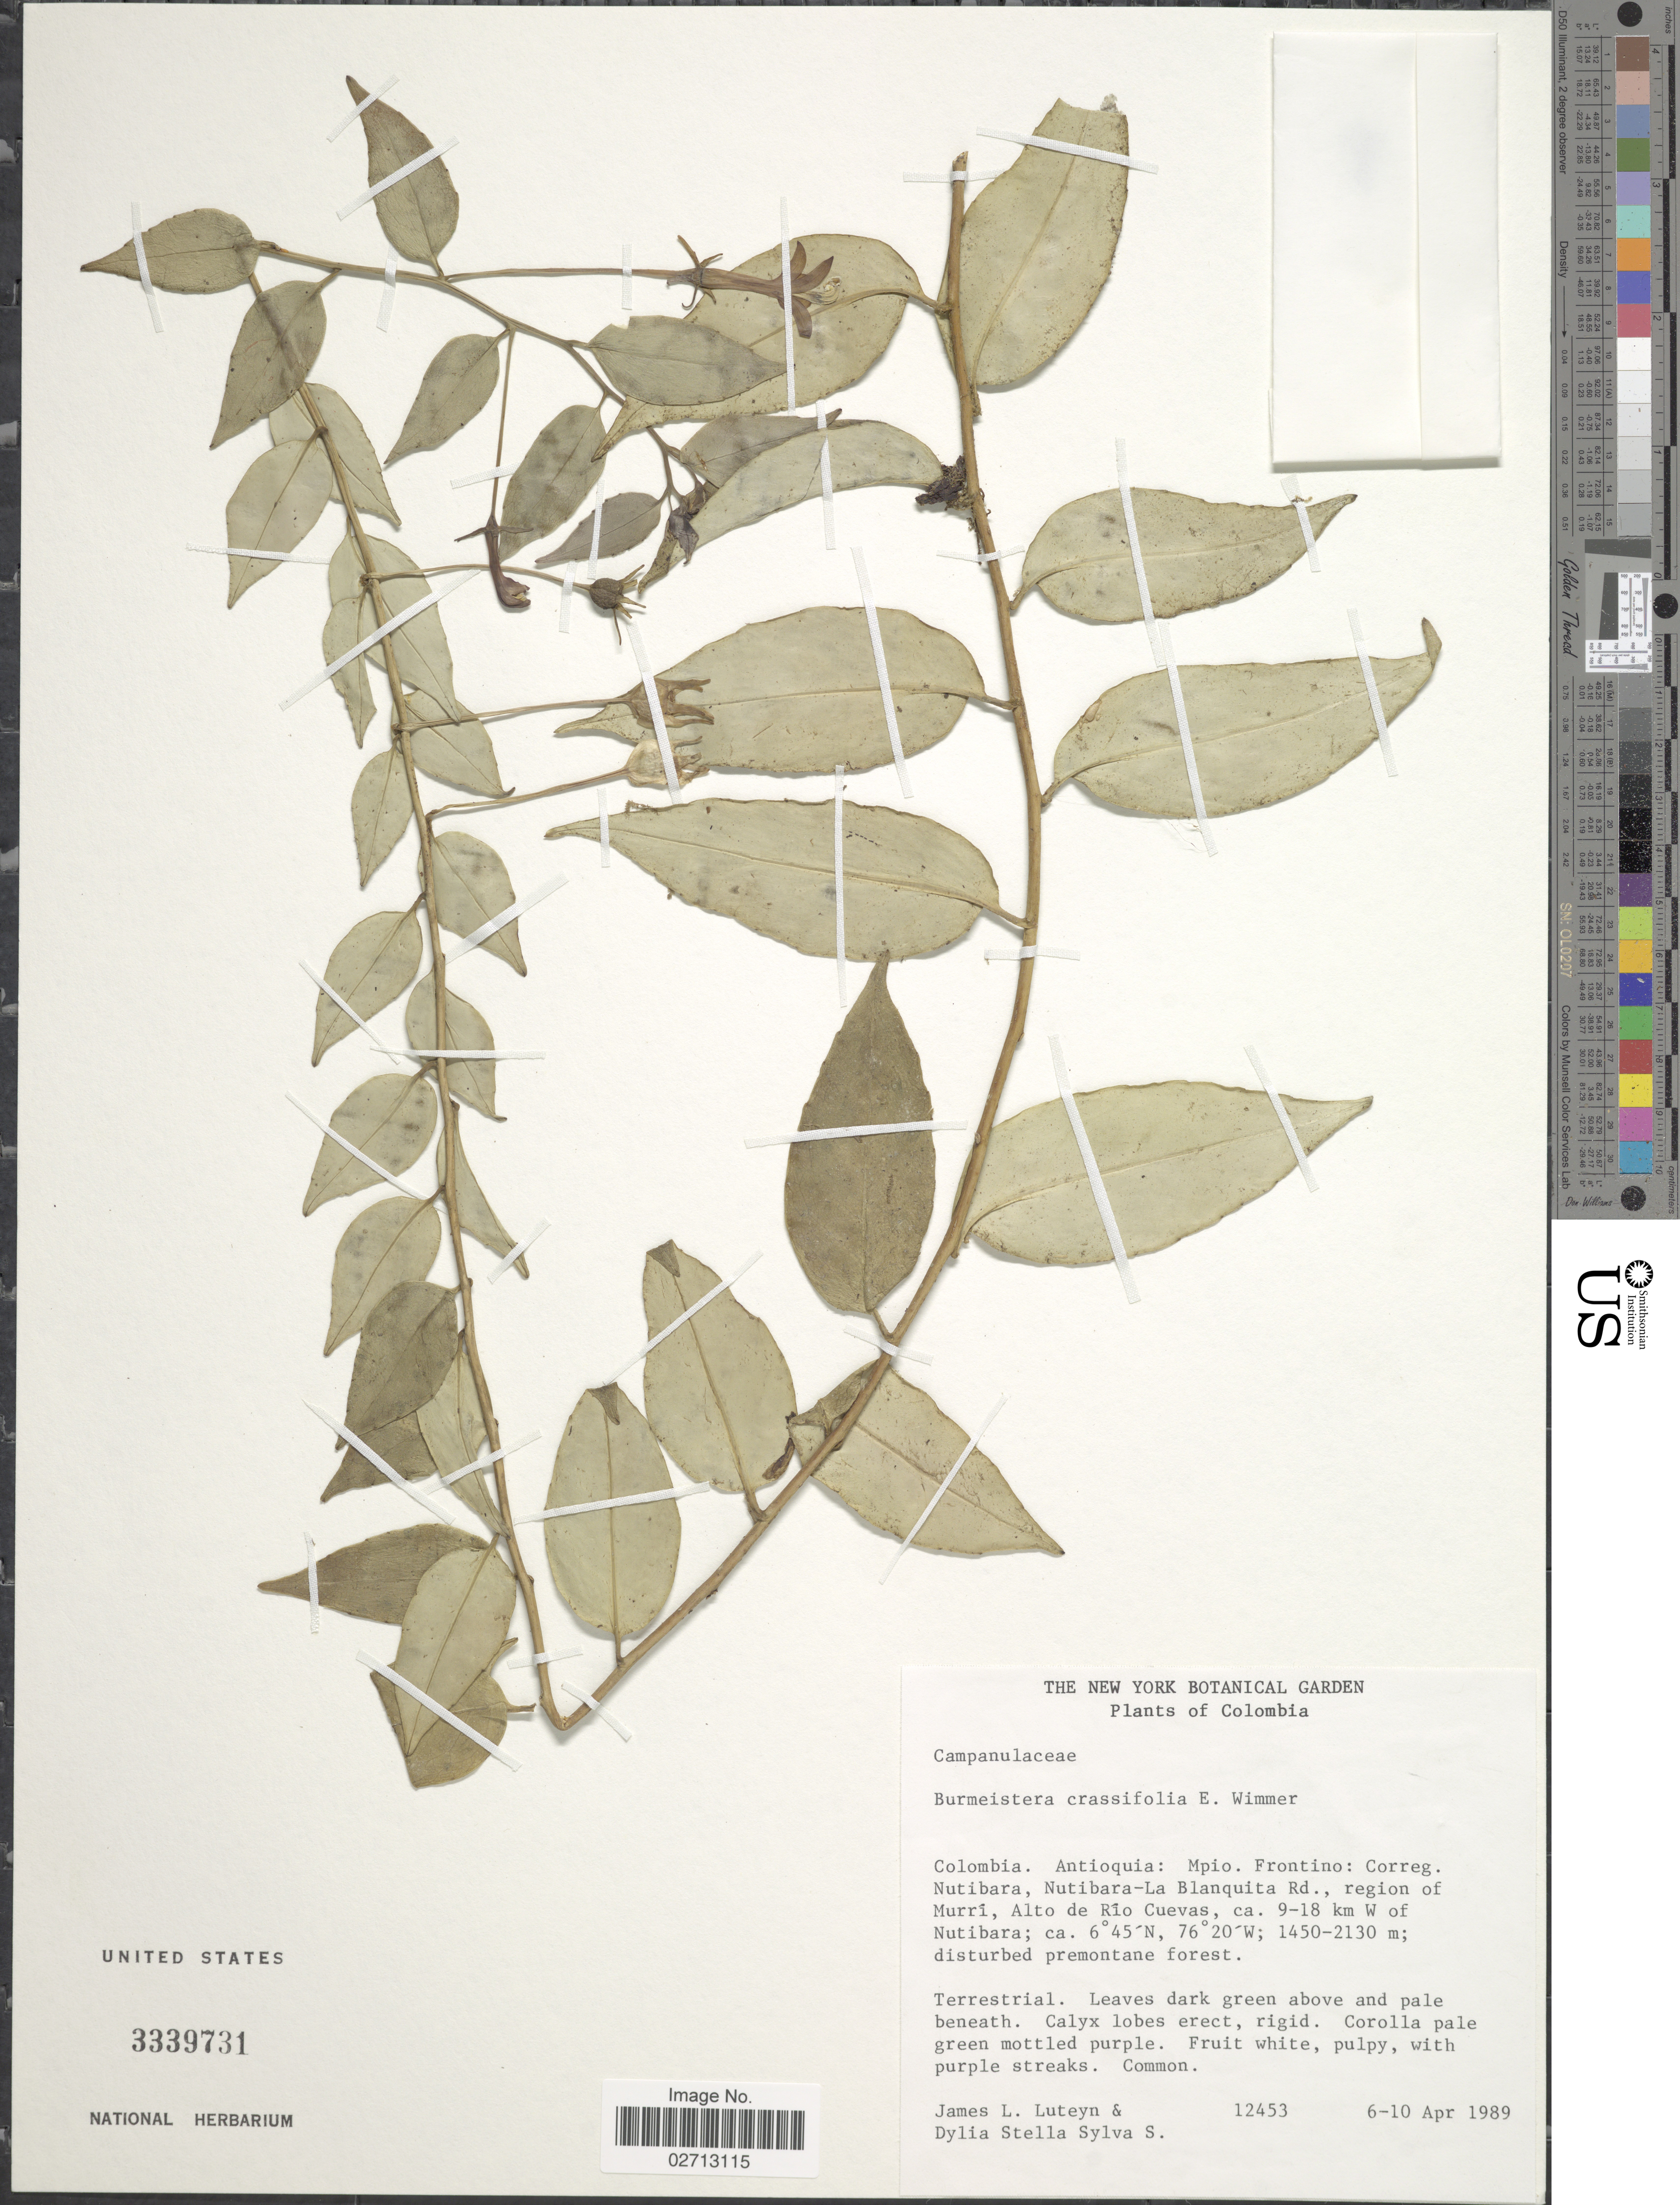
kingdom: Plantae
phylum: Tracheophyta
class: Magnoliopsida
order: Asterales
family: Campanulaceae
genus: Burmeistera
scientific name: Burmeistera crassifolia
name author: (E. Wimm.) E. Wimm.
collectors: J. L. Luteyn & Stella Sylva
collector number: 12453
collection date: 1989-04-06/1989-04-10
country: Colombia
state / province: Antioquia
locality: Mpio. Frontino: Correg. Nutibara, Nutibara-La Blanquita Rd., region of Murri, Alto de Rio Cuevas, ca. 9-18 km W of Nutibara.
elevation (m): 1450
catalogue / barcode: US 3339731